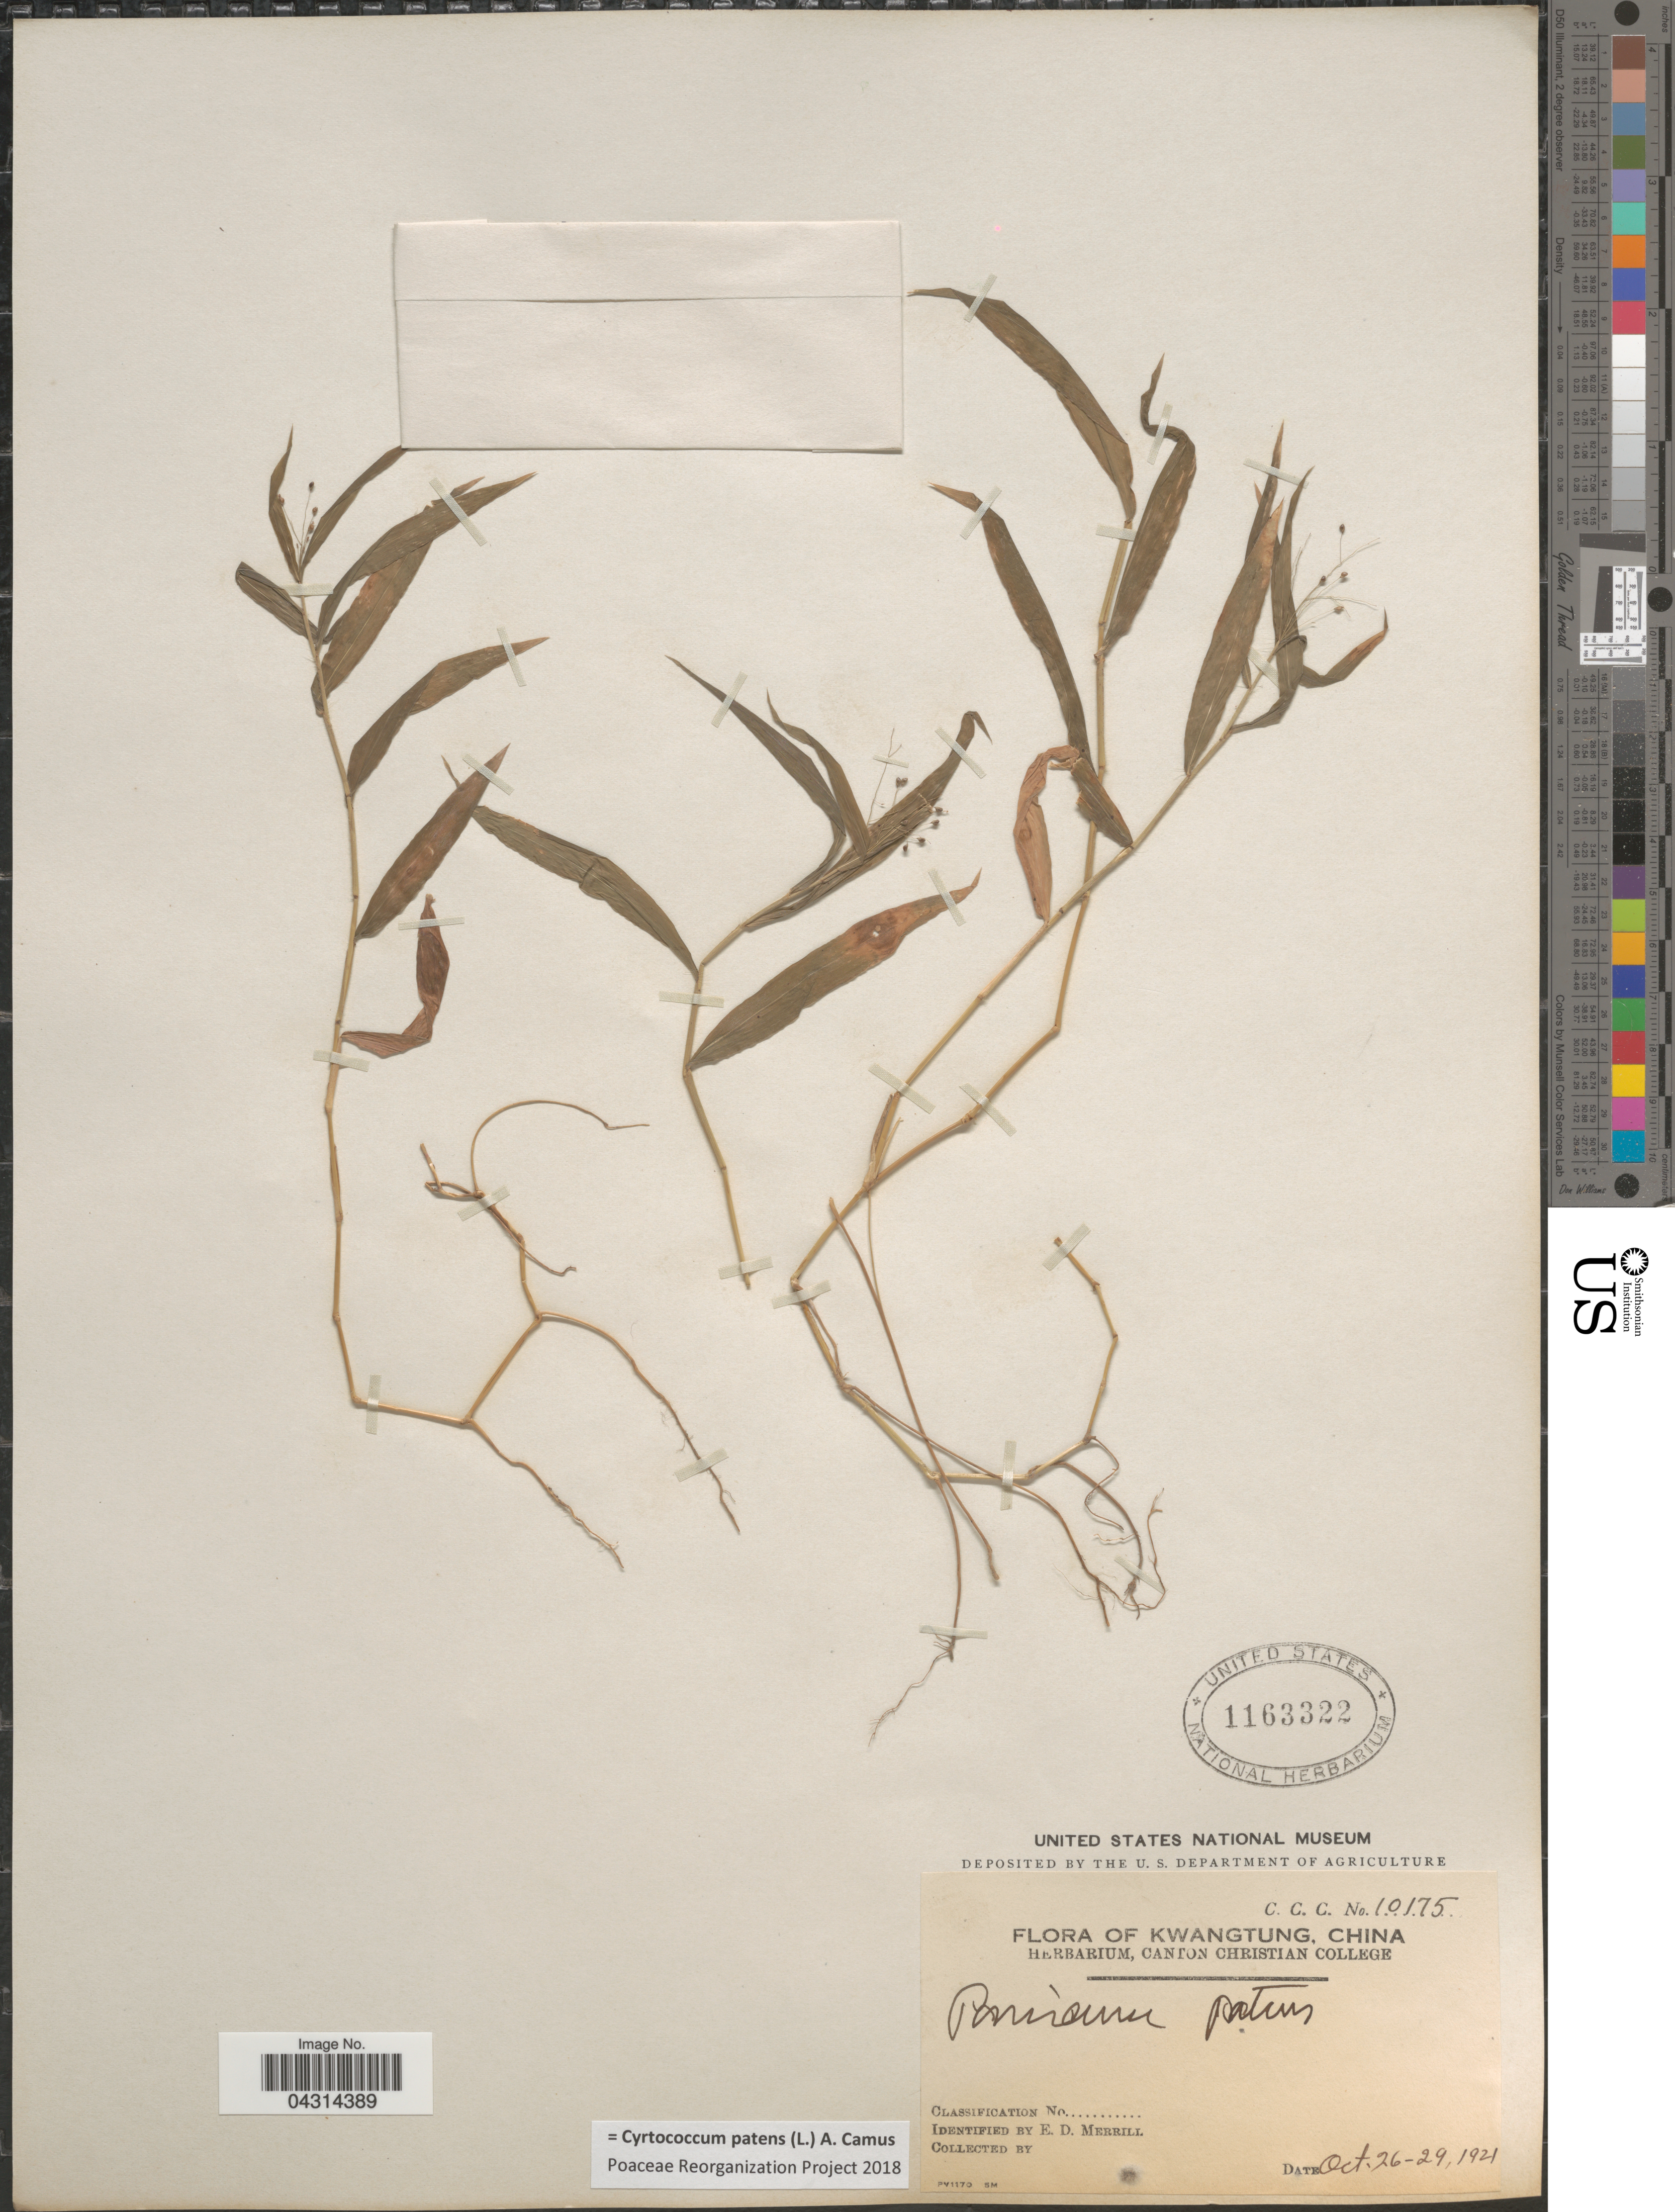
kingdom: Plantae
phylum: Tracheophyta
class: Liliopsida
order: Poales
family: Poaceae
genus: Cyrtococcum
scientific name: Cyrtococcum patens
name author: (L.) A. Camus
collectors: E. D. Merrill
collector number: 10175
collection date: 1921-10-26/1921-10-29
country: China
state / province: Guangdong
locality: Kwangtung.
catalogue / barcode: US 1163322